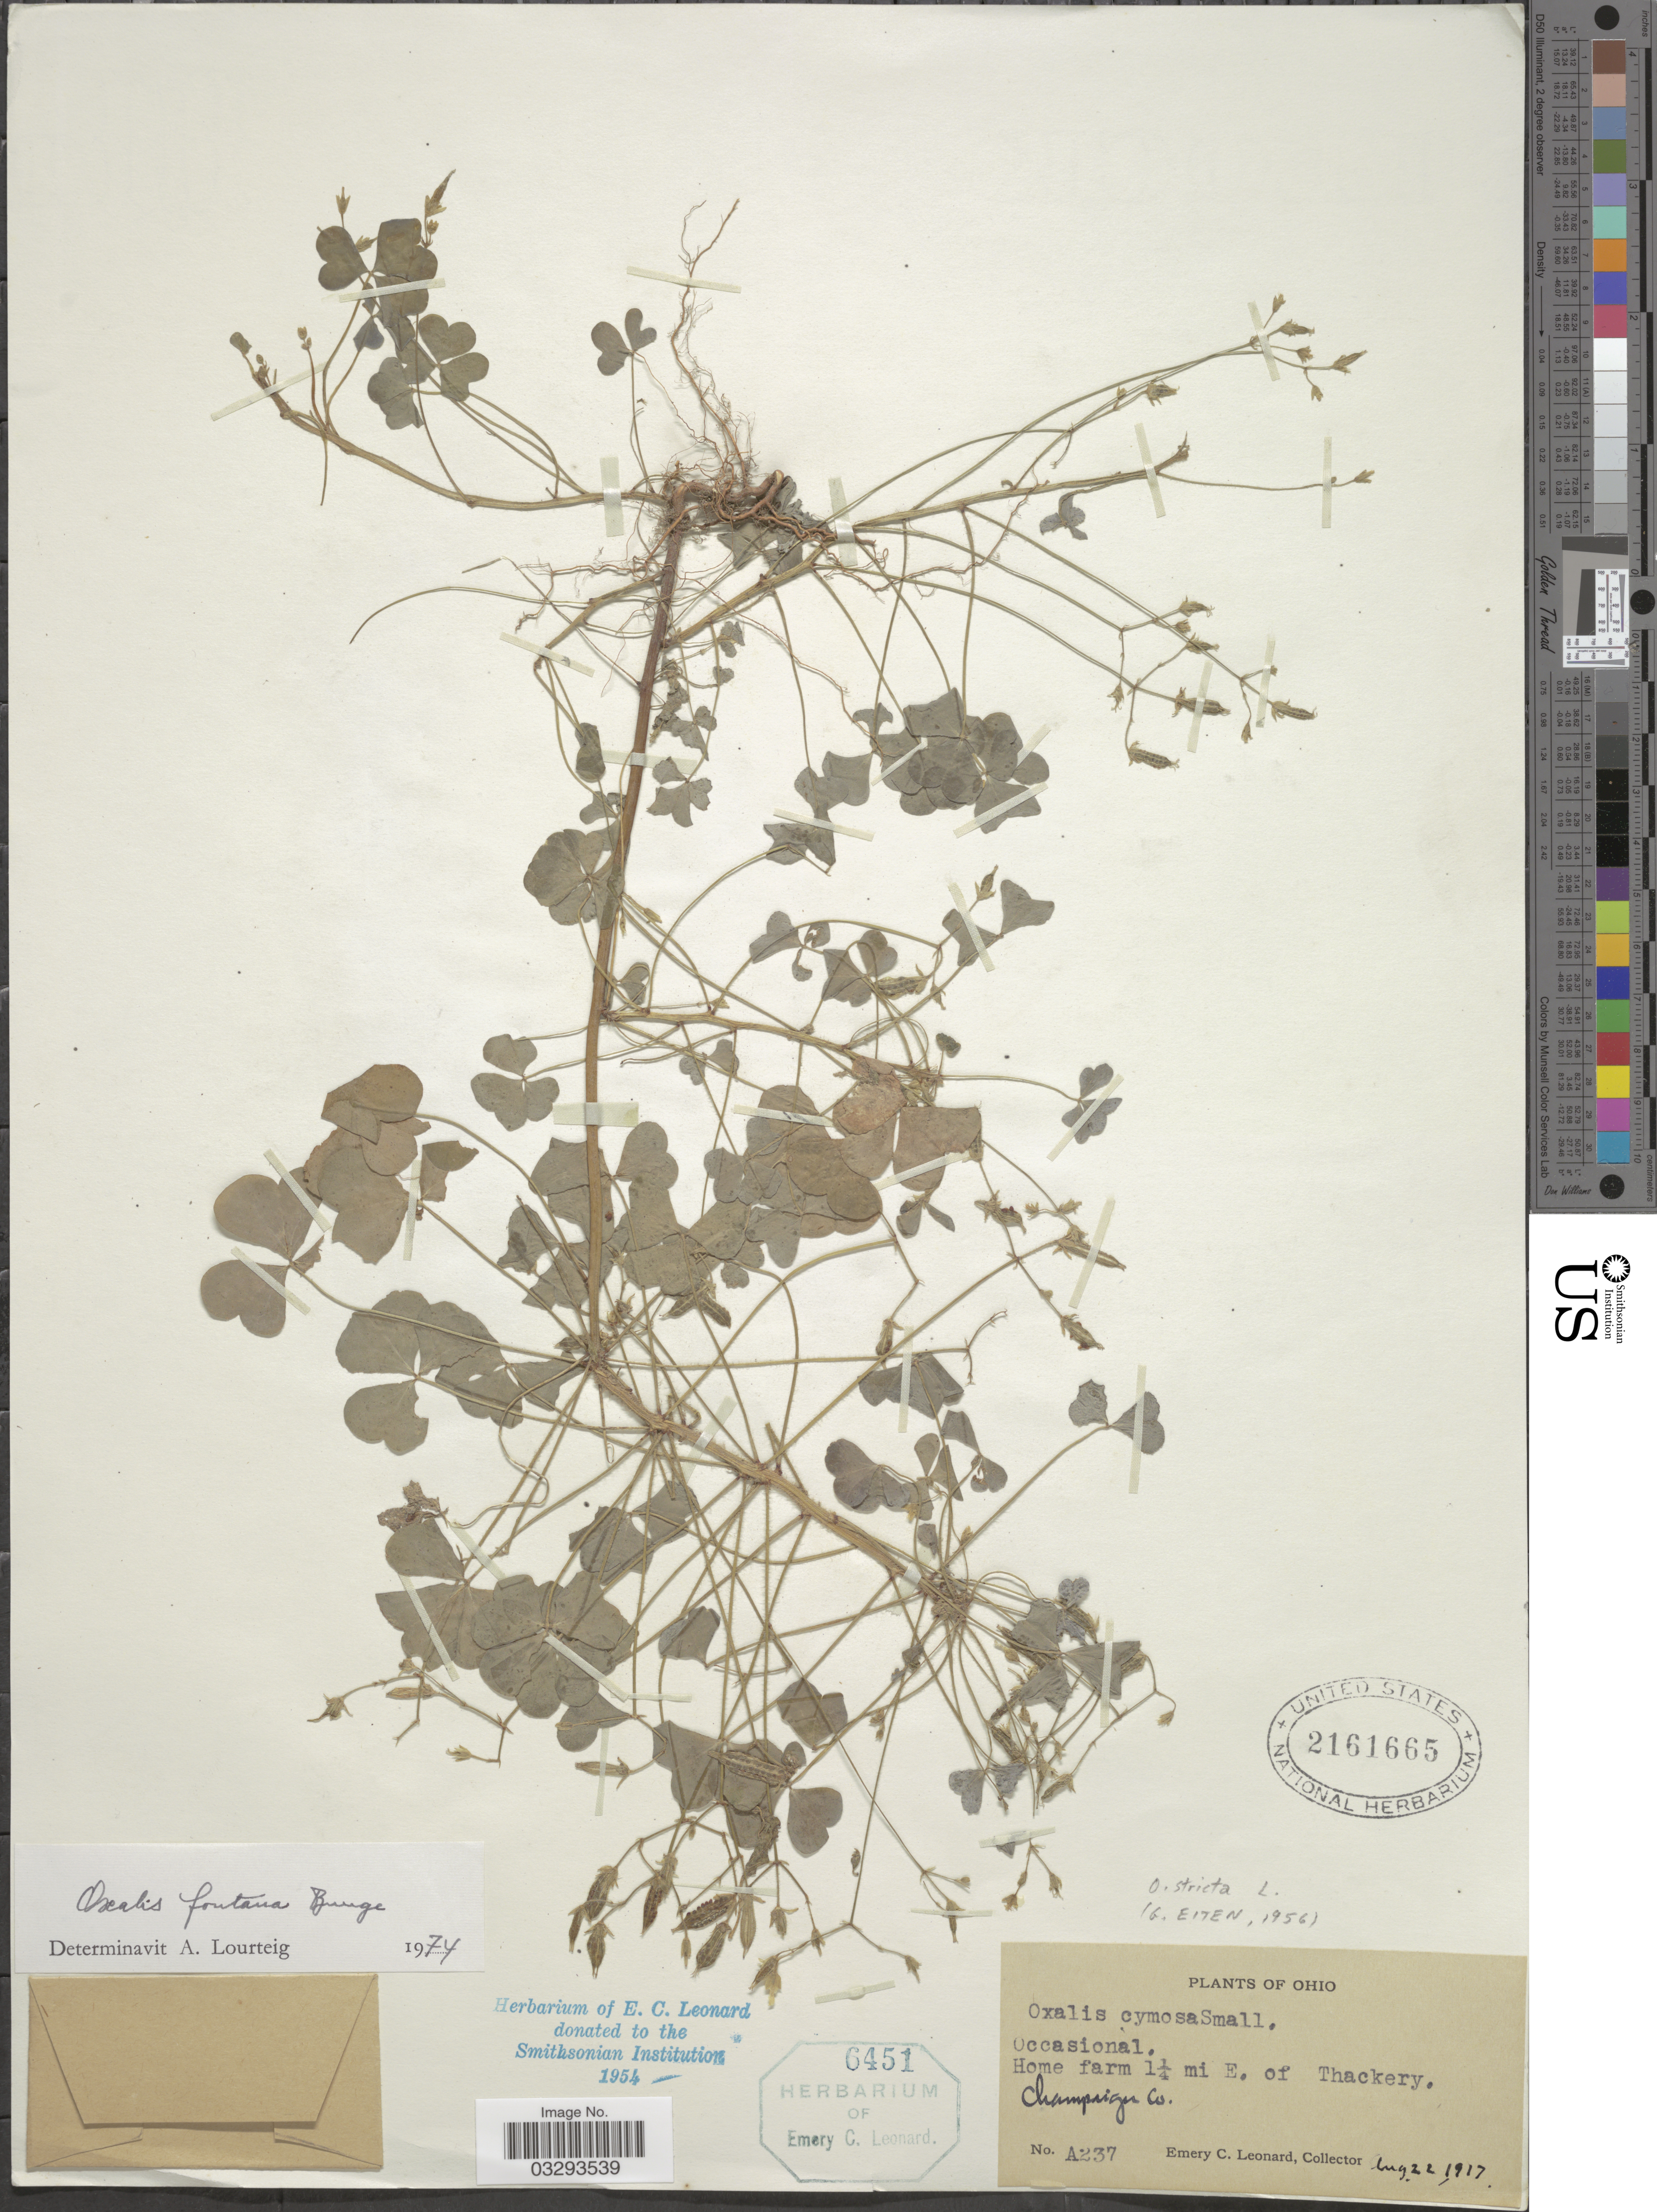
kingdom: Plantae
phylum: Tracheophyta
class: Magnoliopsida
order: Oxalidales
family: Oxalidaceae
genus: Oxalis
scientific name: Oxalis fontana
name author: Bunge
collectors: E. C. Leonard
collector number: A237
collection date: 1917-08-22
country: United States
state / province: Ohio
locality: Home farm 1¼ mi E. of Thackery. Champaign Co.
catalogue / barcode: US 2161665